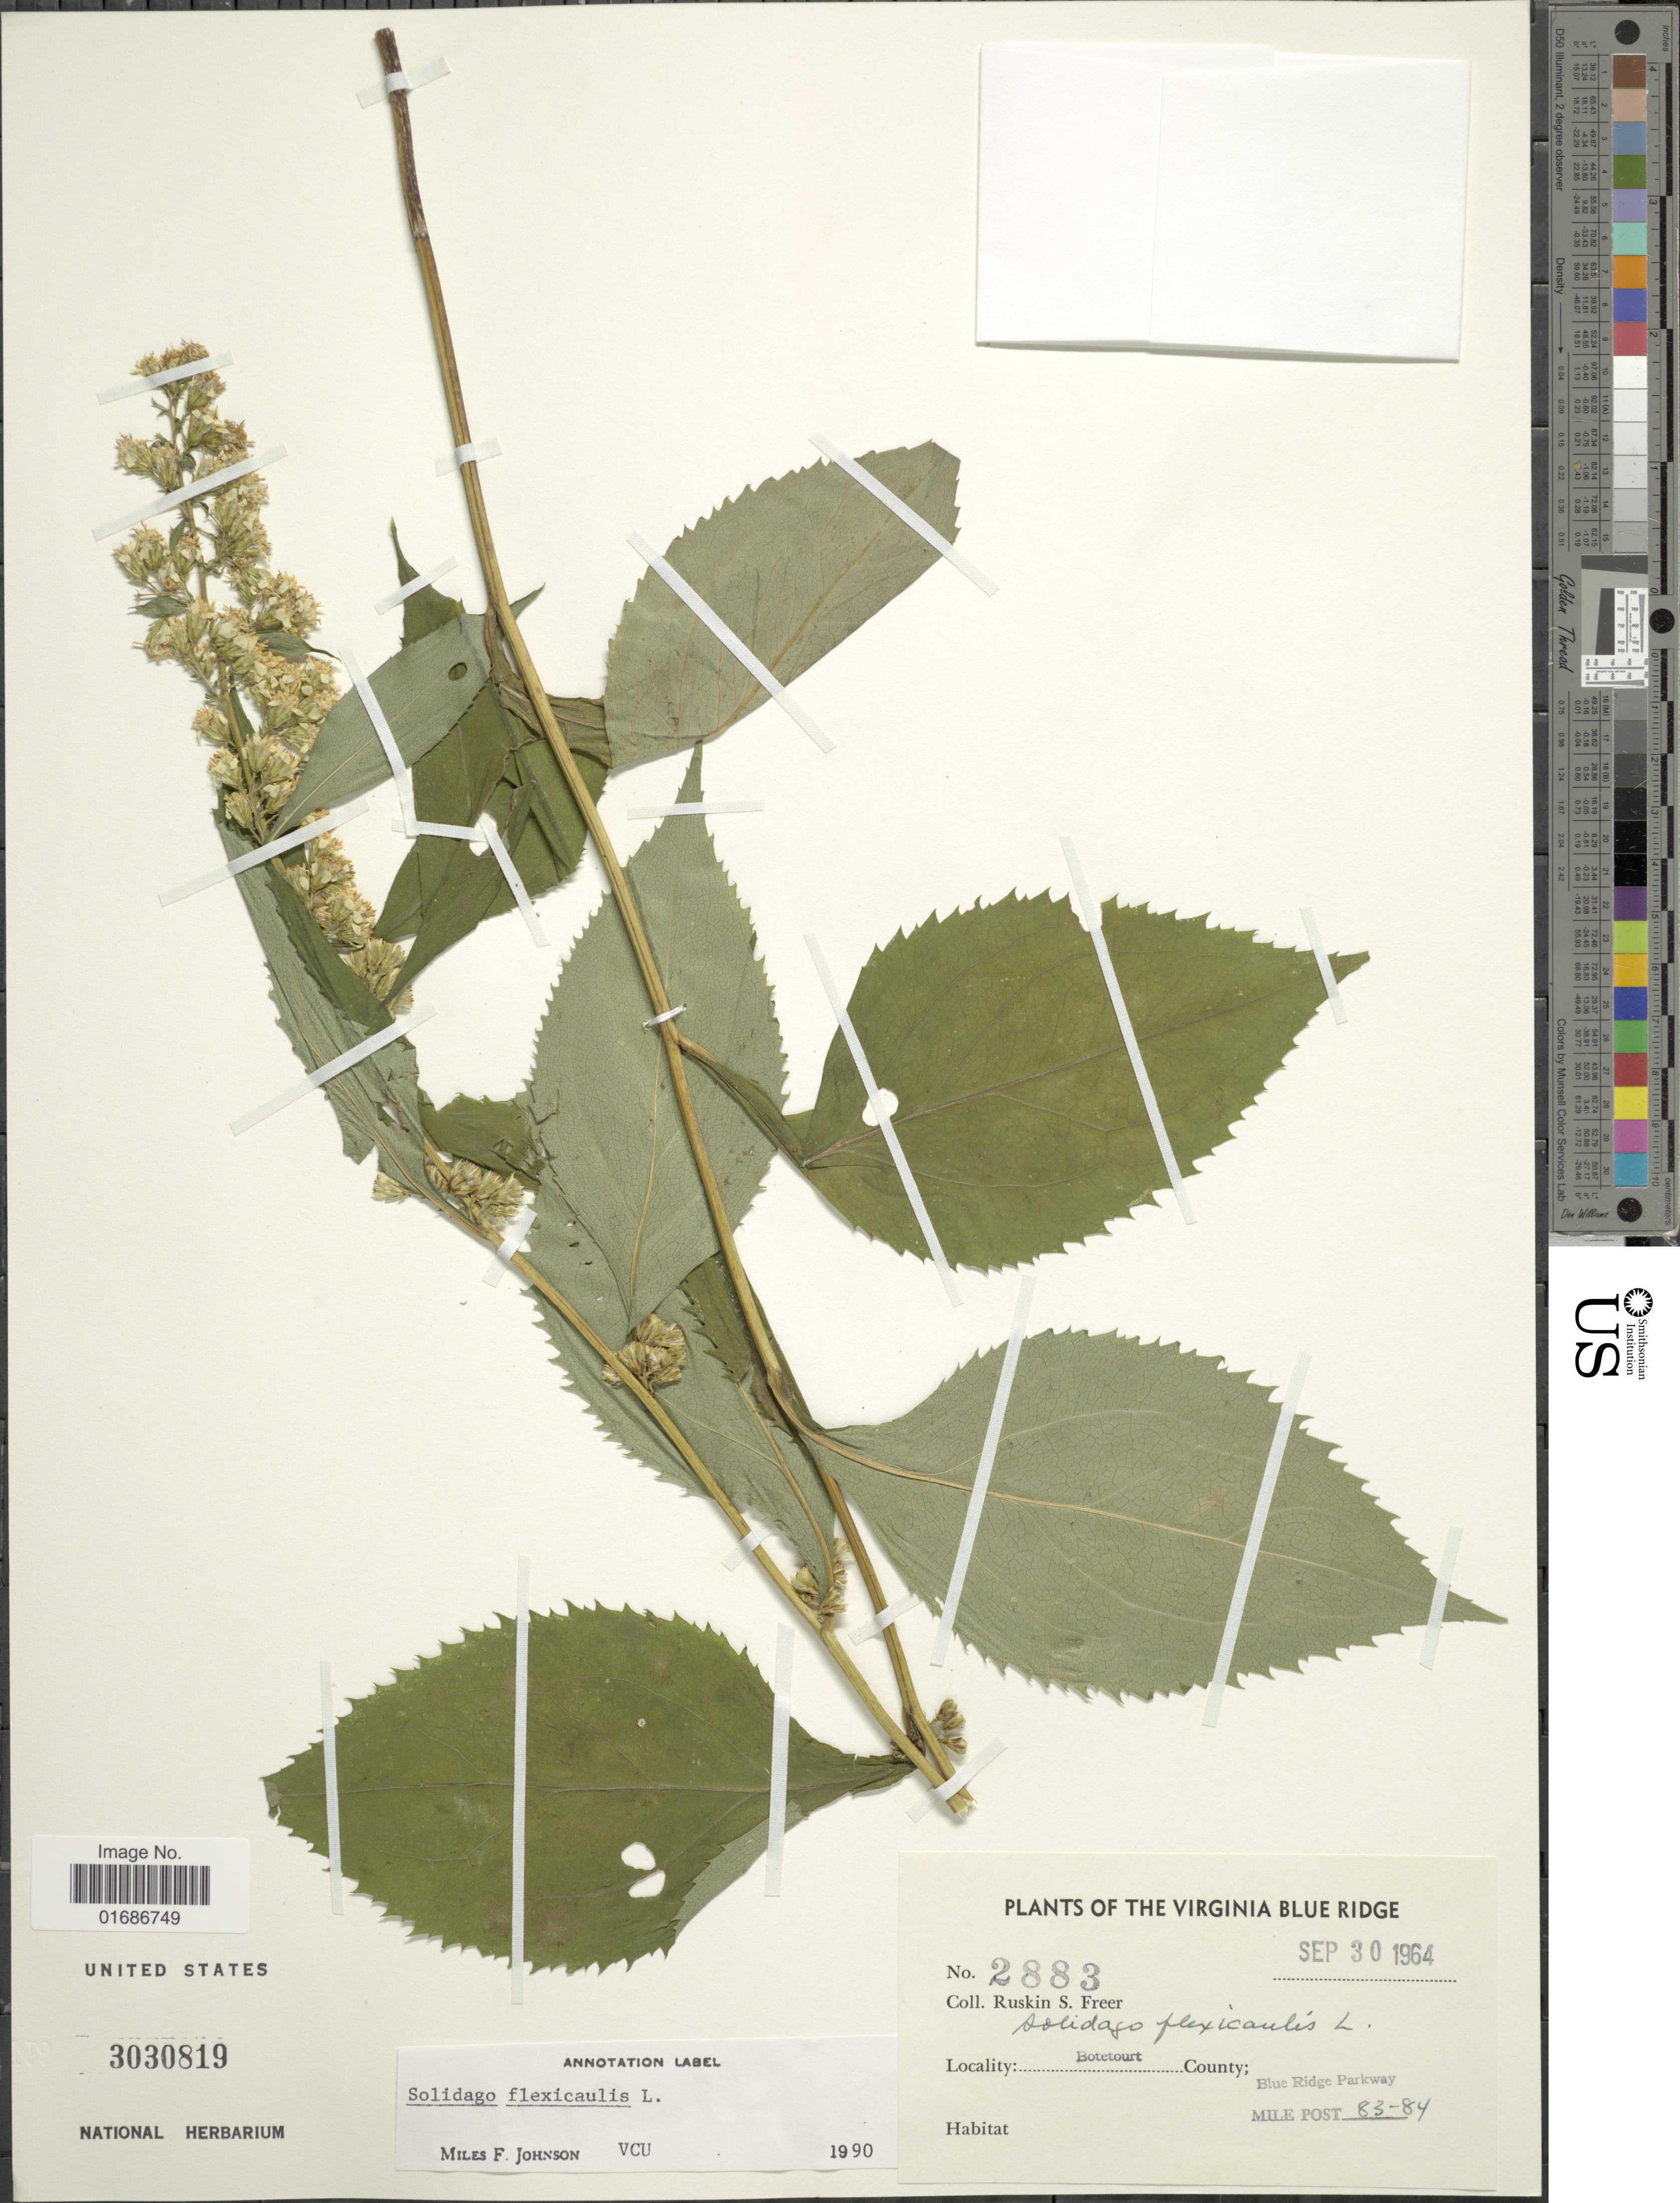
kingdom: Plantae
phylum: Tracheophyta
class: Magnoliopsida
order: Asterales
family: Asteraceae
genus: Solidago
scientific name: Solidago flexicaulis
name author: L.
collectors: R. Freer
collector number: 2883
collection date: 1964-09-30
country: United States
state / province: Virginia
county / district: Botetourt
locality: The Virginia Blue Ridge, Botetourt County, Blue Ridge Parkway, Mile Post 83-84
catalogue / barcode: US 3030819